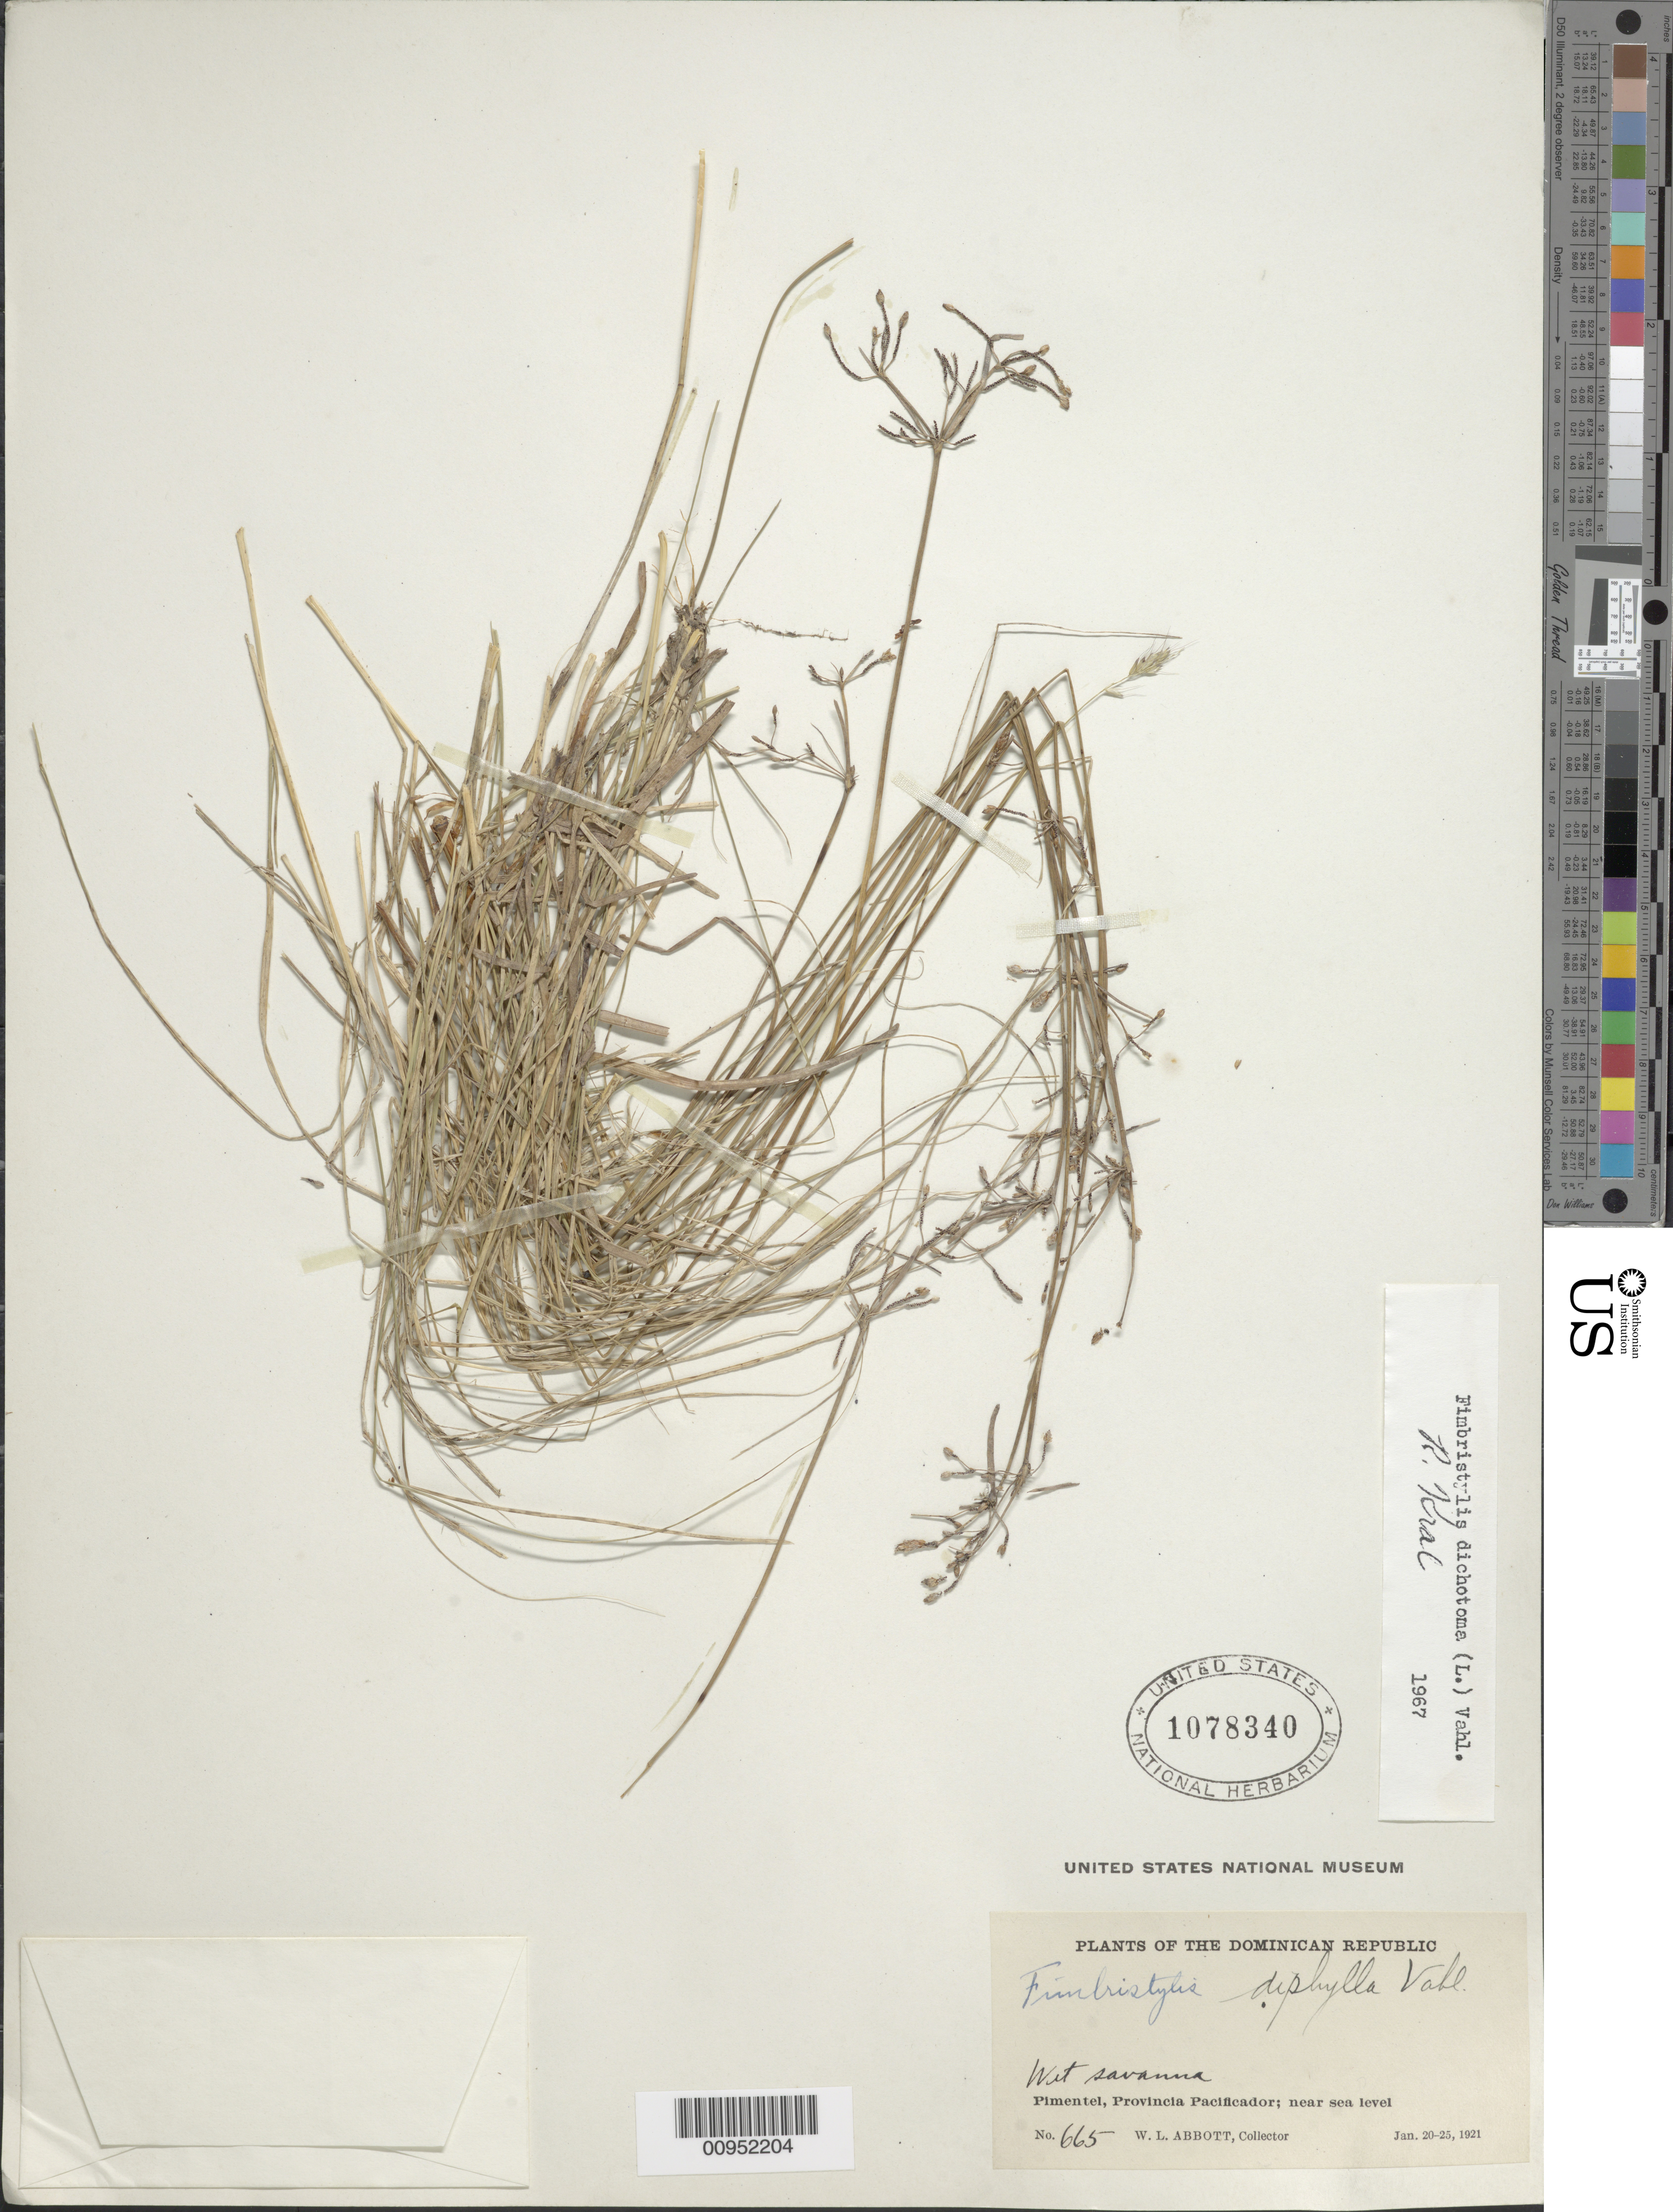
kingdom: Plantae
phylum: Tracheophyta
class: Liliopsida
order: Poales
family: Cyperaceae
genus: Fimbristylis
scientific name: Fimbristylis dichotoma subsp. dichotoma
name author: (L.) Vahl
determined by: Kral, Robert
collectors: W. L. Abbott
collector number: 665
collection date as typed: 20 Jan 1921 to 25 Jan 1921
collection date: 1921-01-20/1921-01-25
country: Dominican Republic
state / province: Duarte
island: Hispaniola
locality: Pimentel, savanna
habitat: Wet savanna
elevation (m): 0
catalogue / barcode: US 1078340